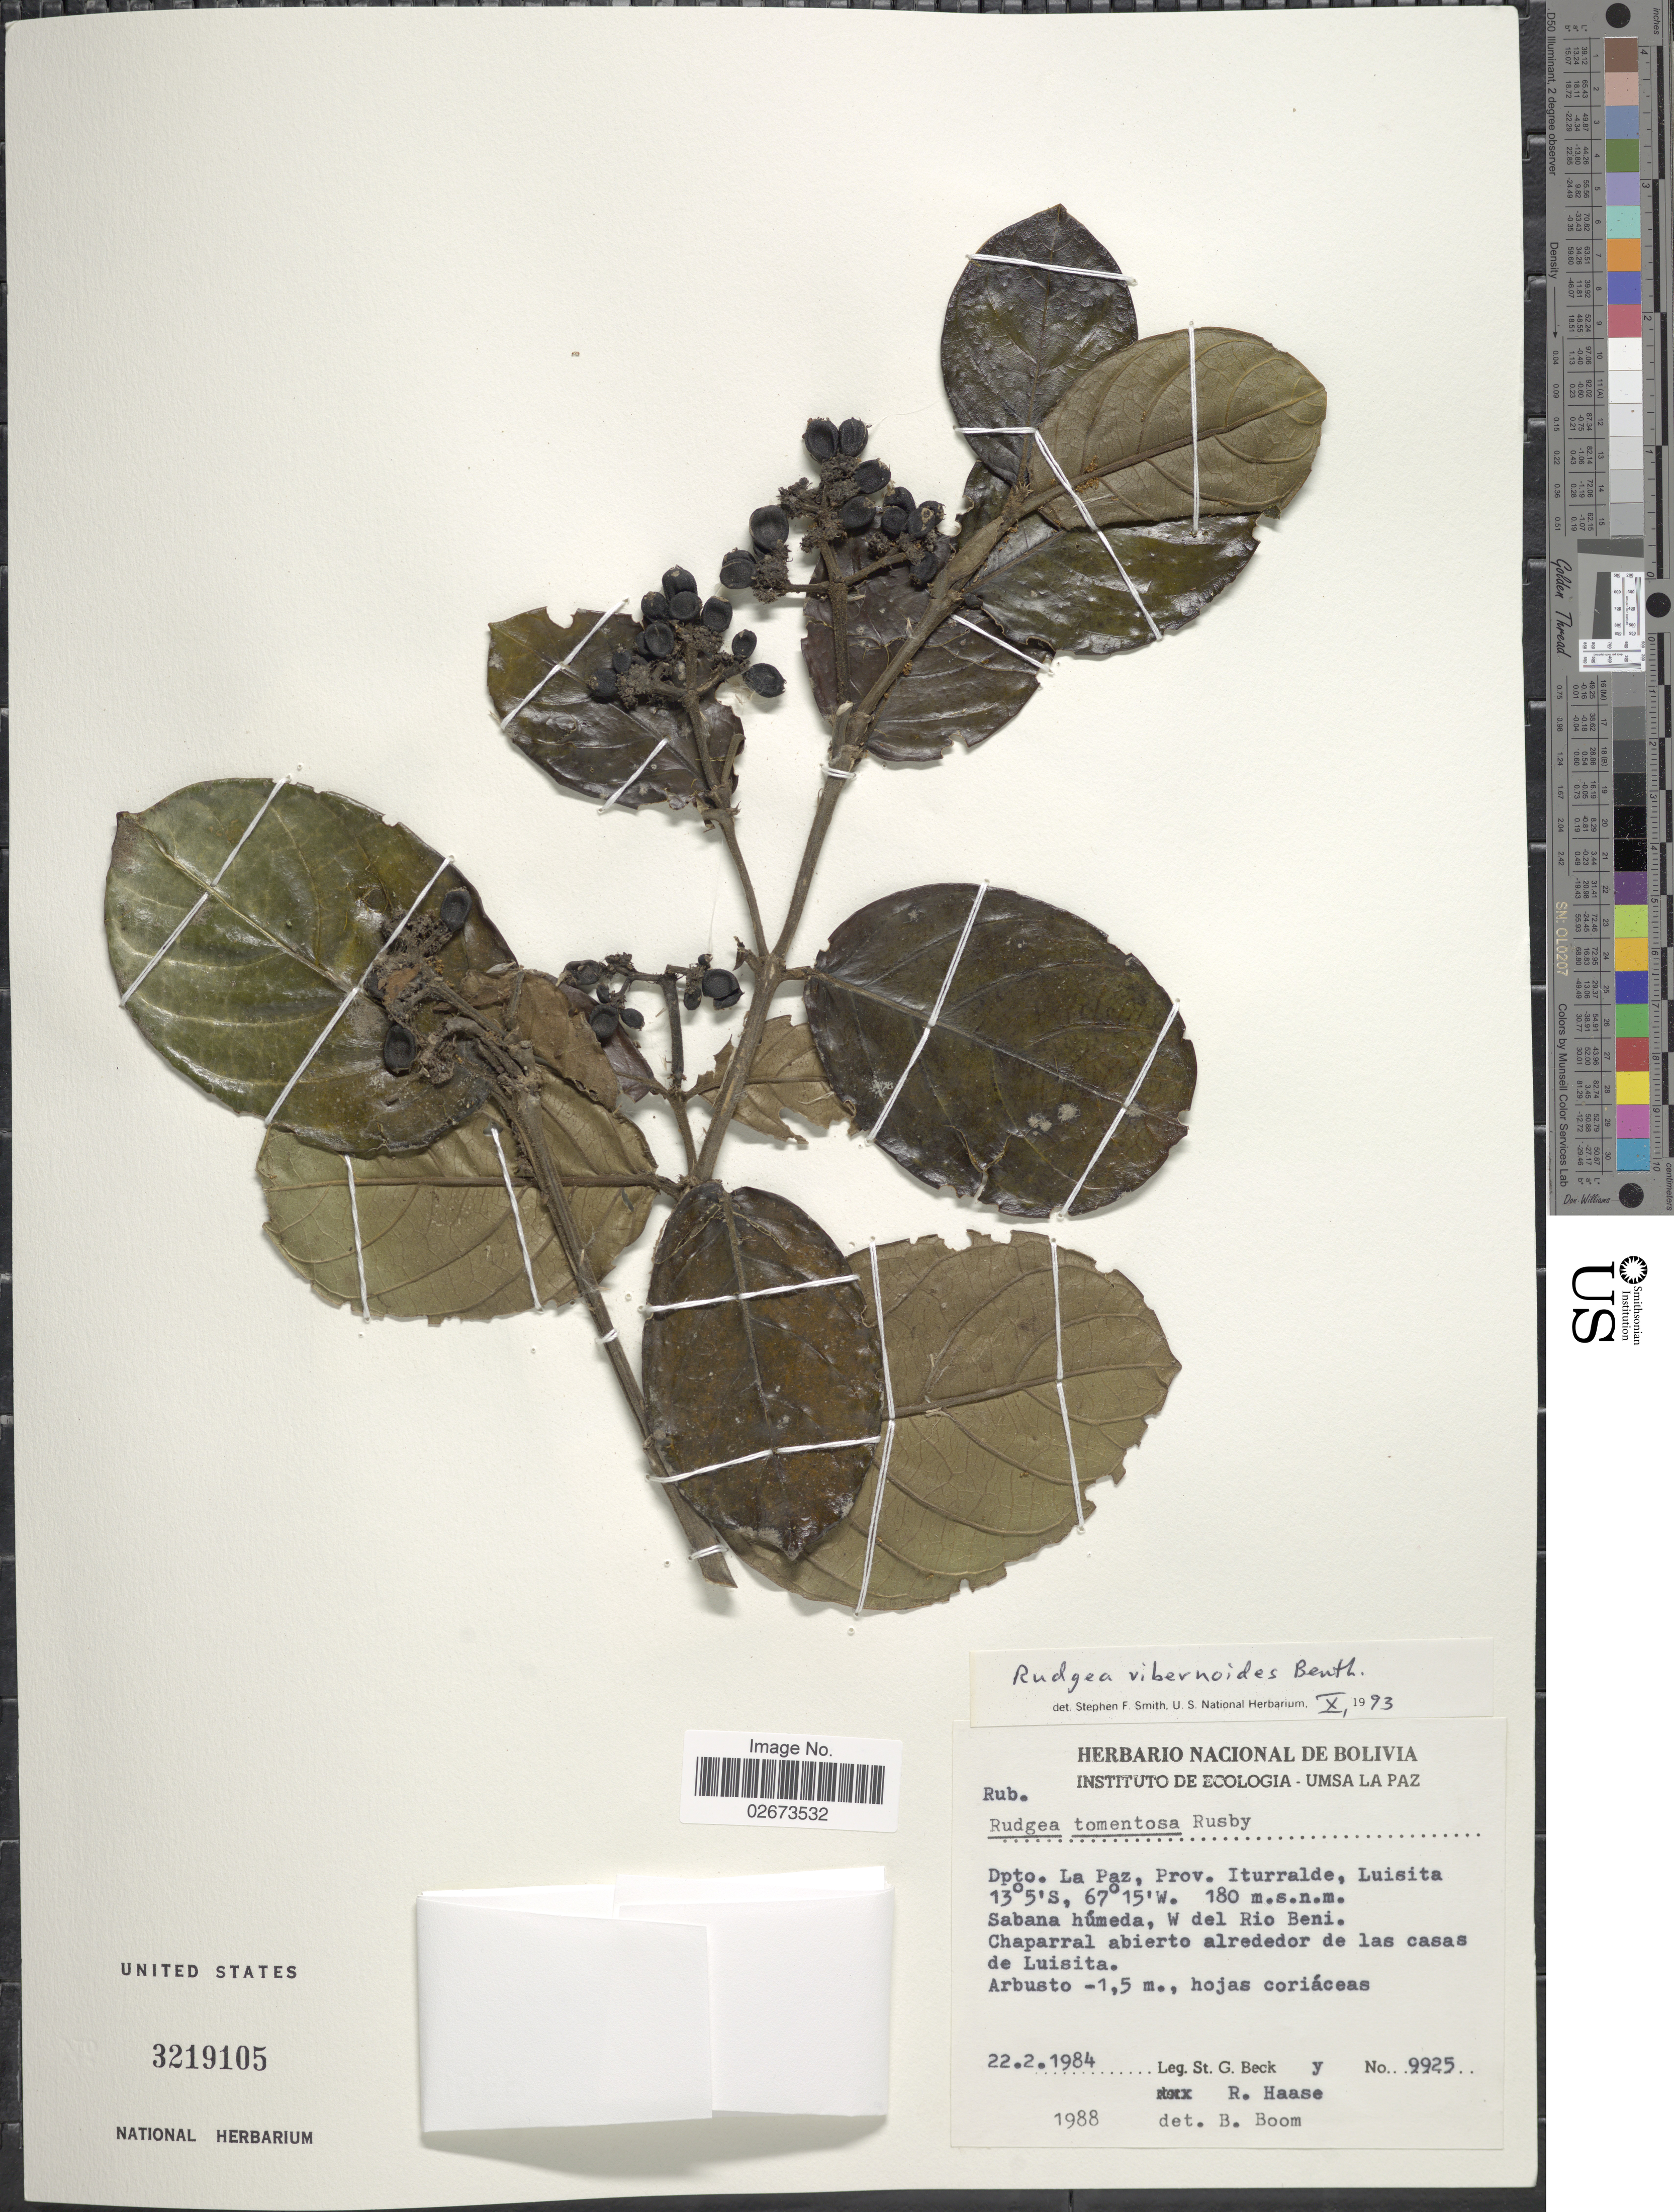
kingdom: Plantae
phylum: Tracheophyta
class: Magnoliopsida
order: Gentianales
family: Rubiaceae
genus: Rudgea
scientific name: Rudgea viburnoides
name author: Benth.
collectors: S. G. Beck & R. Haase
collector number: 9925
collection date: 1984-02-22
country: Bolivia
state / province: La Paz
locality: Dpto. La Paz, Prov. Iturralde, Luisita, Sabana humeda, W del Rio Beni, Chaparral abierto alrededores de las casas de Luisita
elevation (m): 180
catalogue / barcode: US 3219105